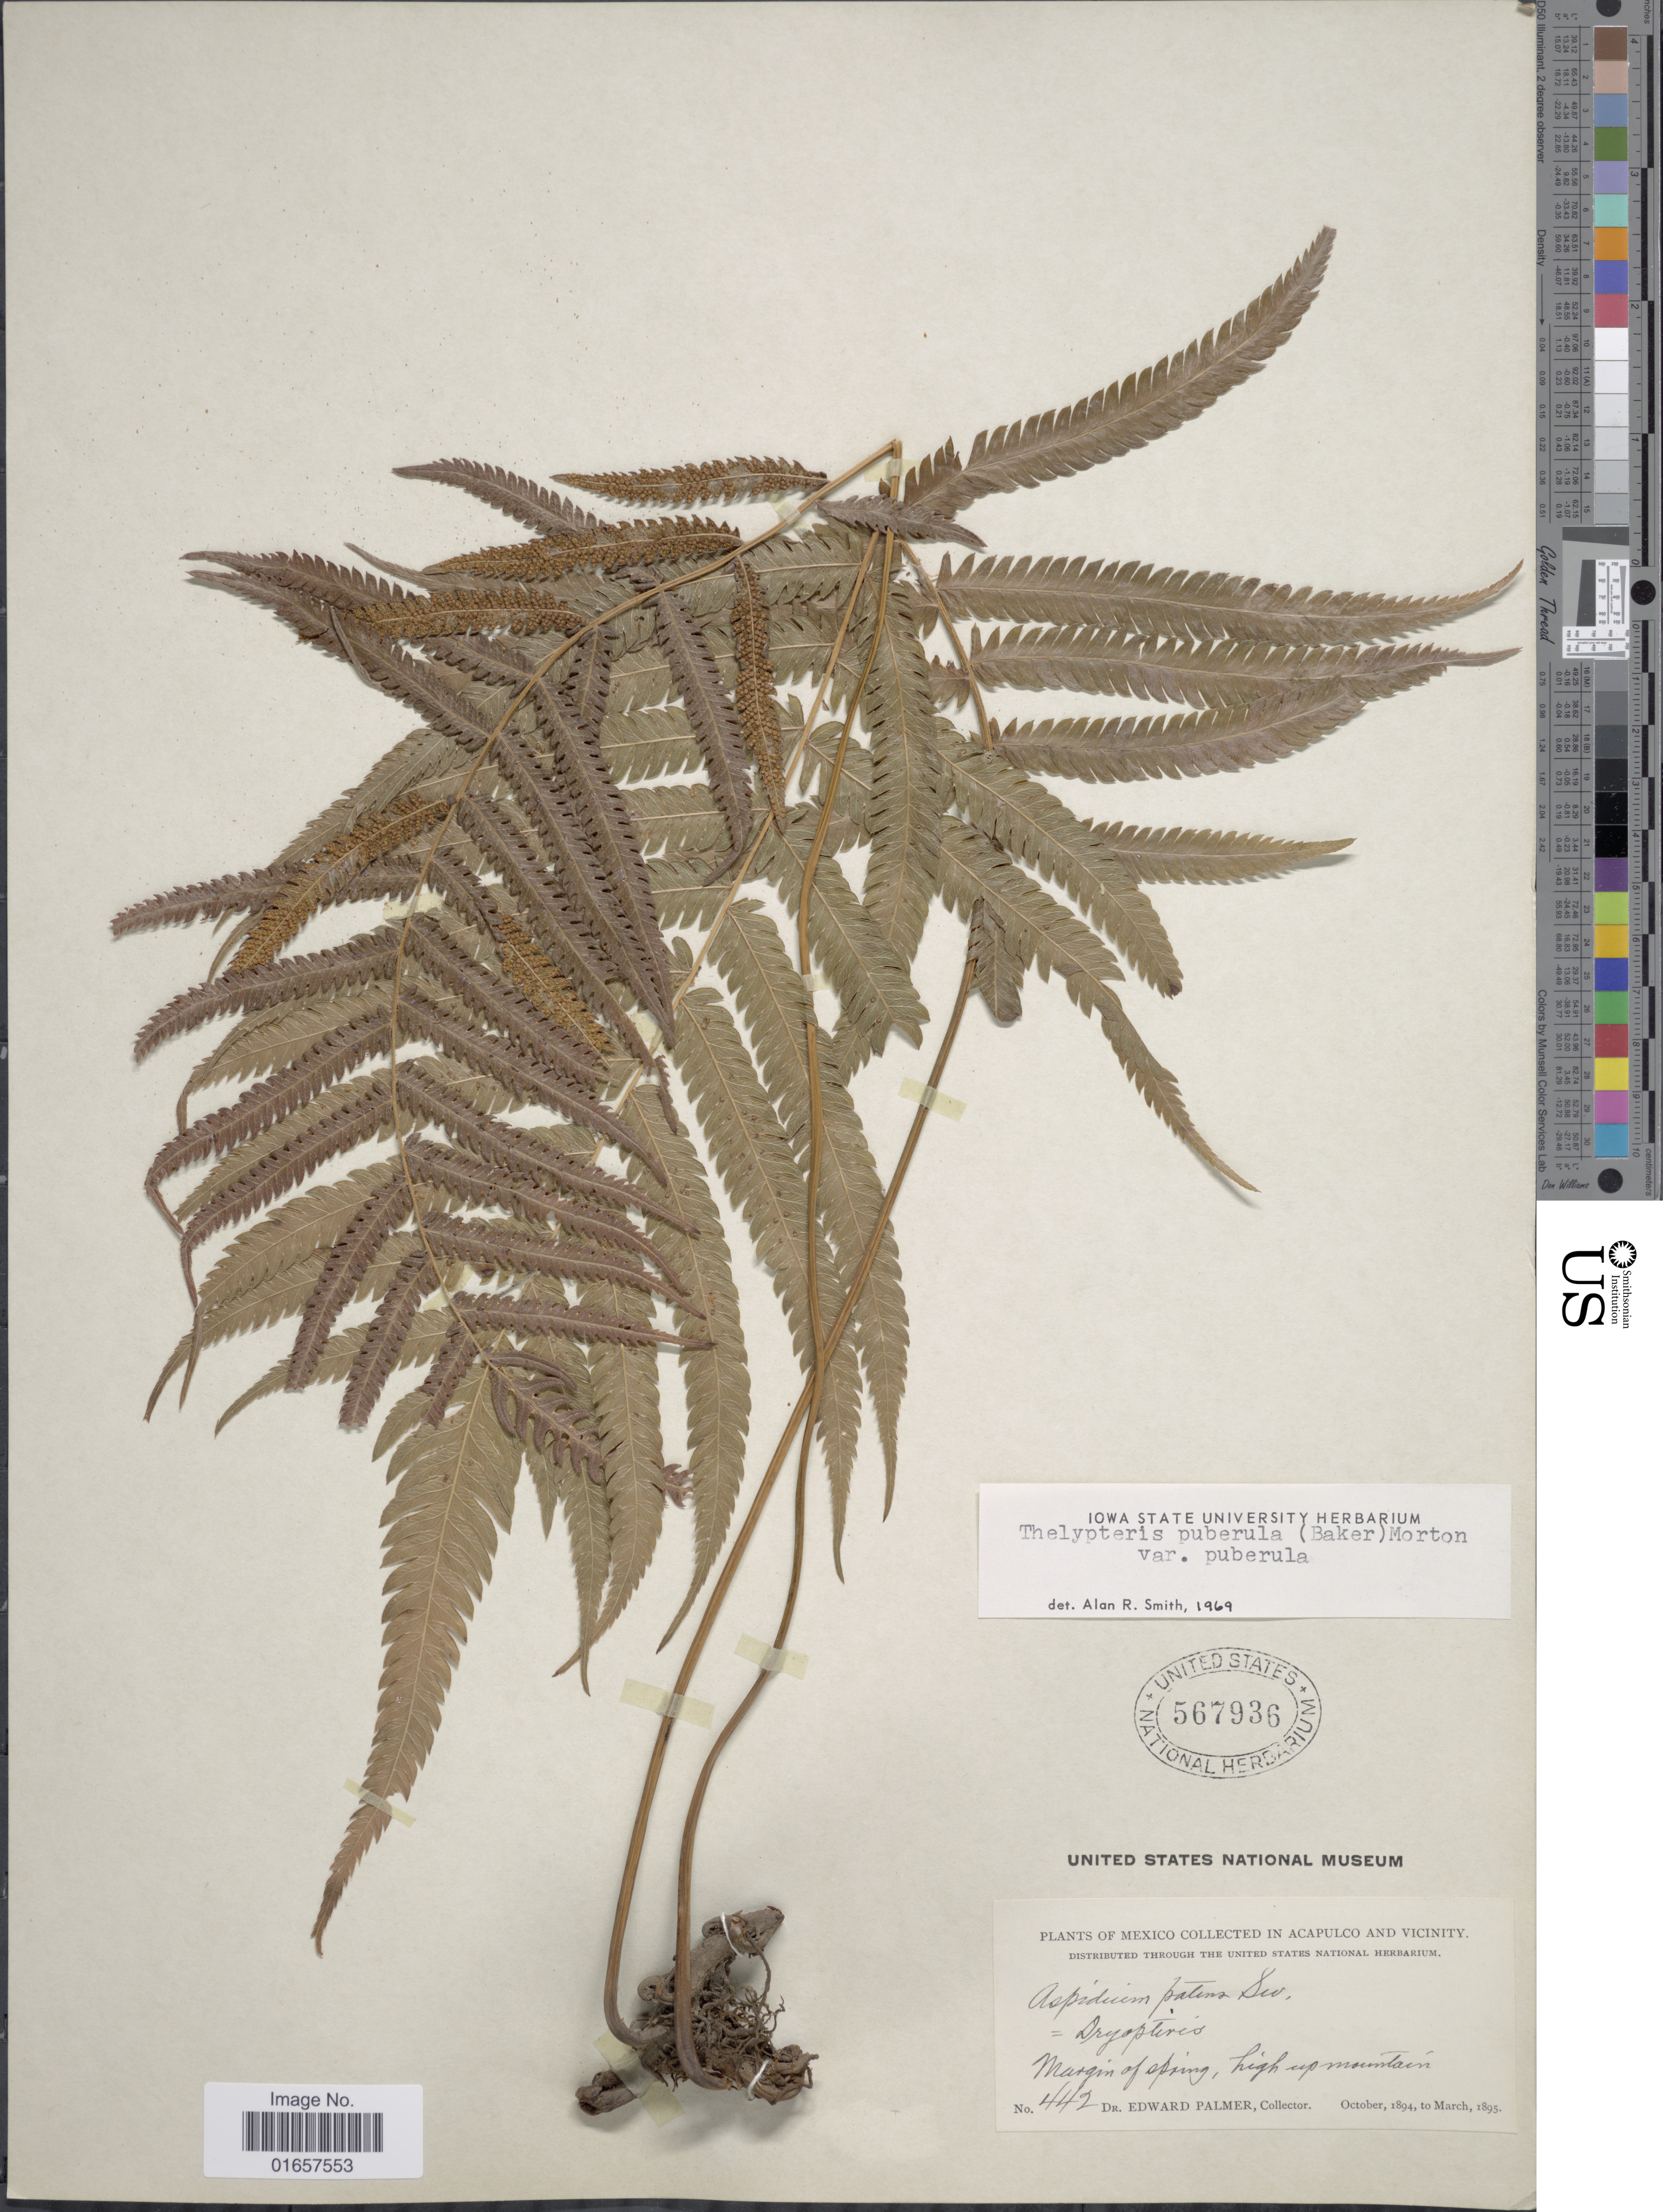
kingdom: Plantae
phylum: Tracheophyta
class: Polypodiopsida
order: Polypodiales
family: Thelypteridaceae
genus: Christella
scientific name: Christella puberula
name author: (Baker) Á. Löve & D. Löve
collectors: E. Palmer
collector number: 442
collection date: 1894-10/1895-03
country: Mexico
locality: Mexico, Acapulco and vicinity, margim of spring, high up mountains.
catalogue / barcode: US 567936